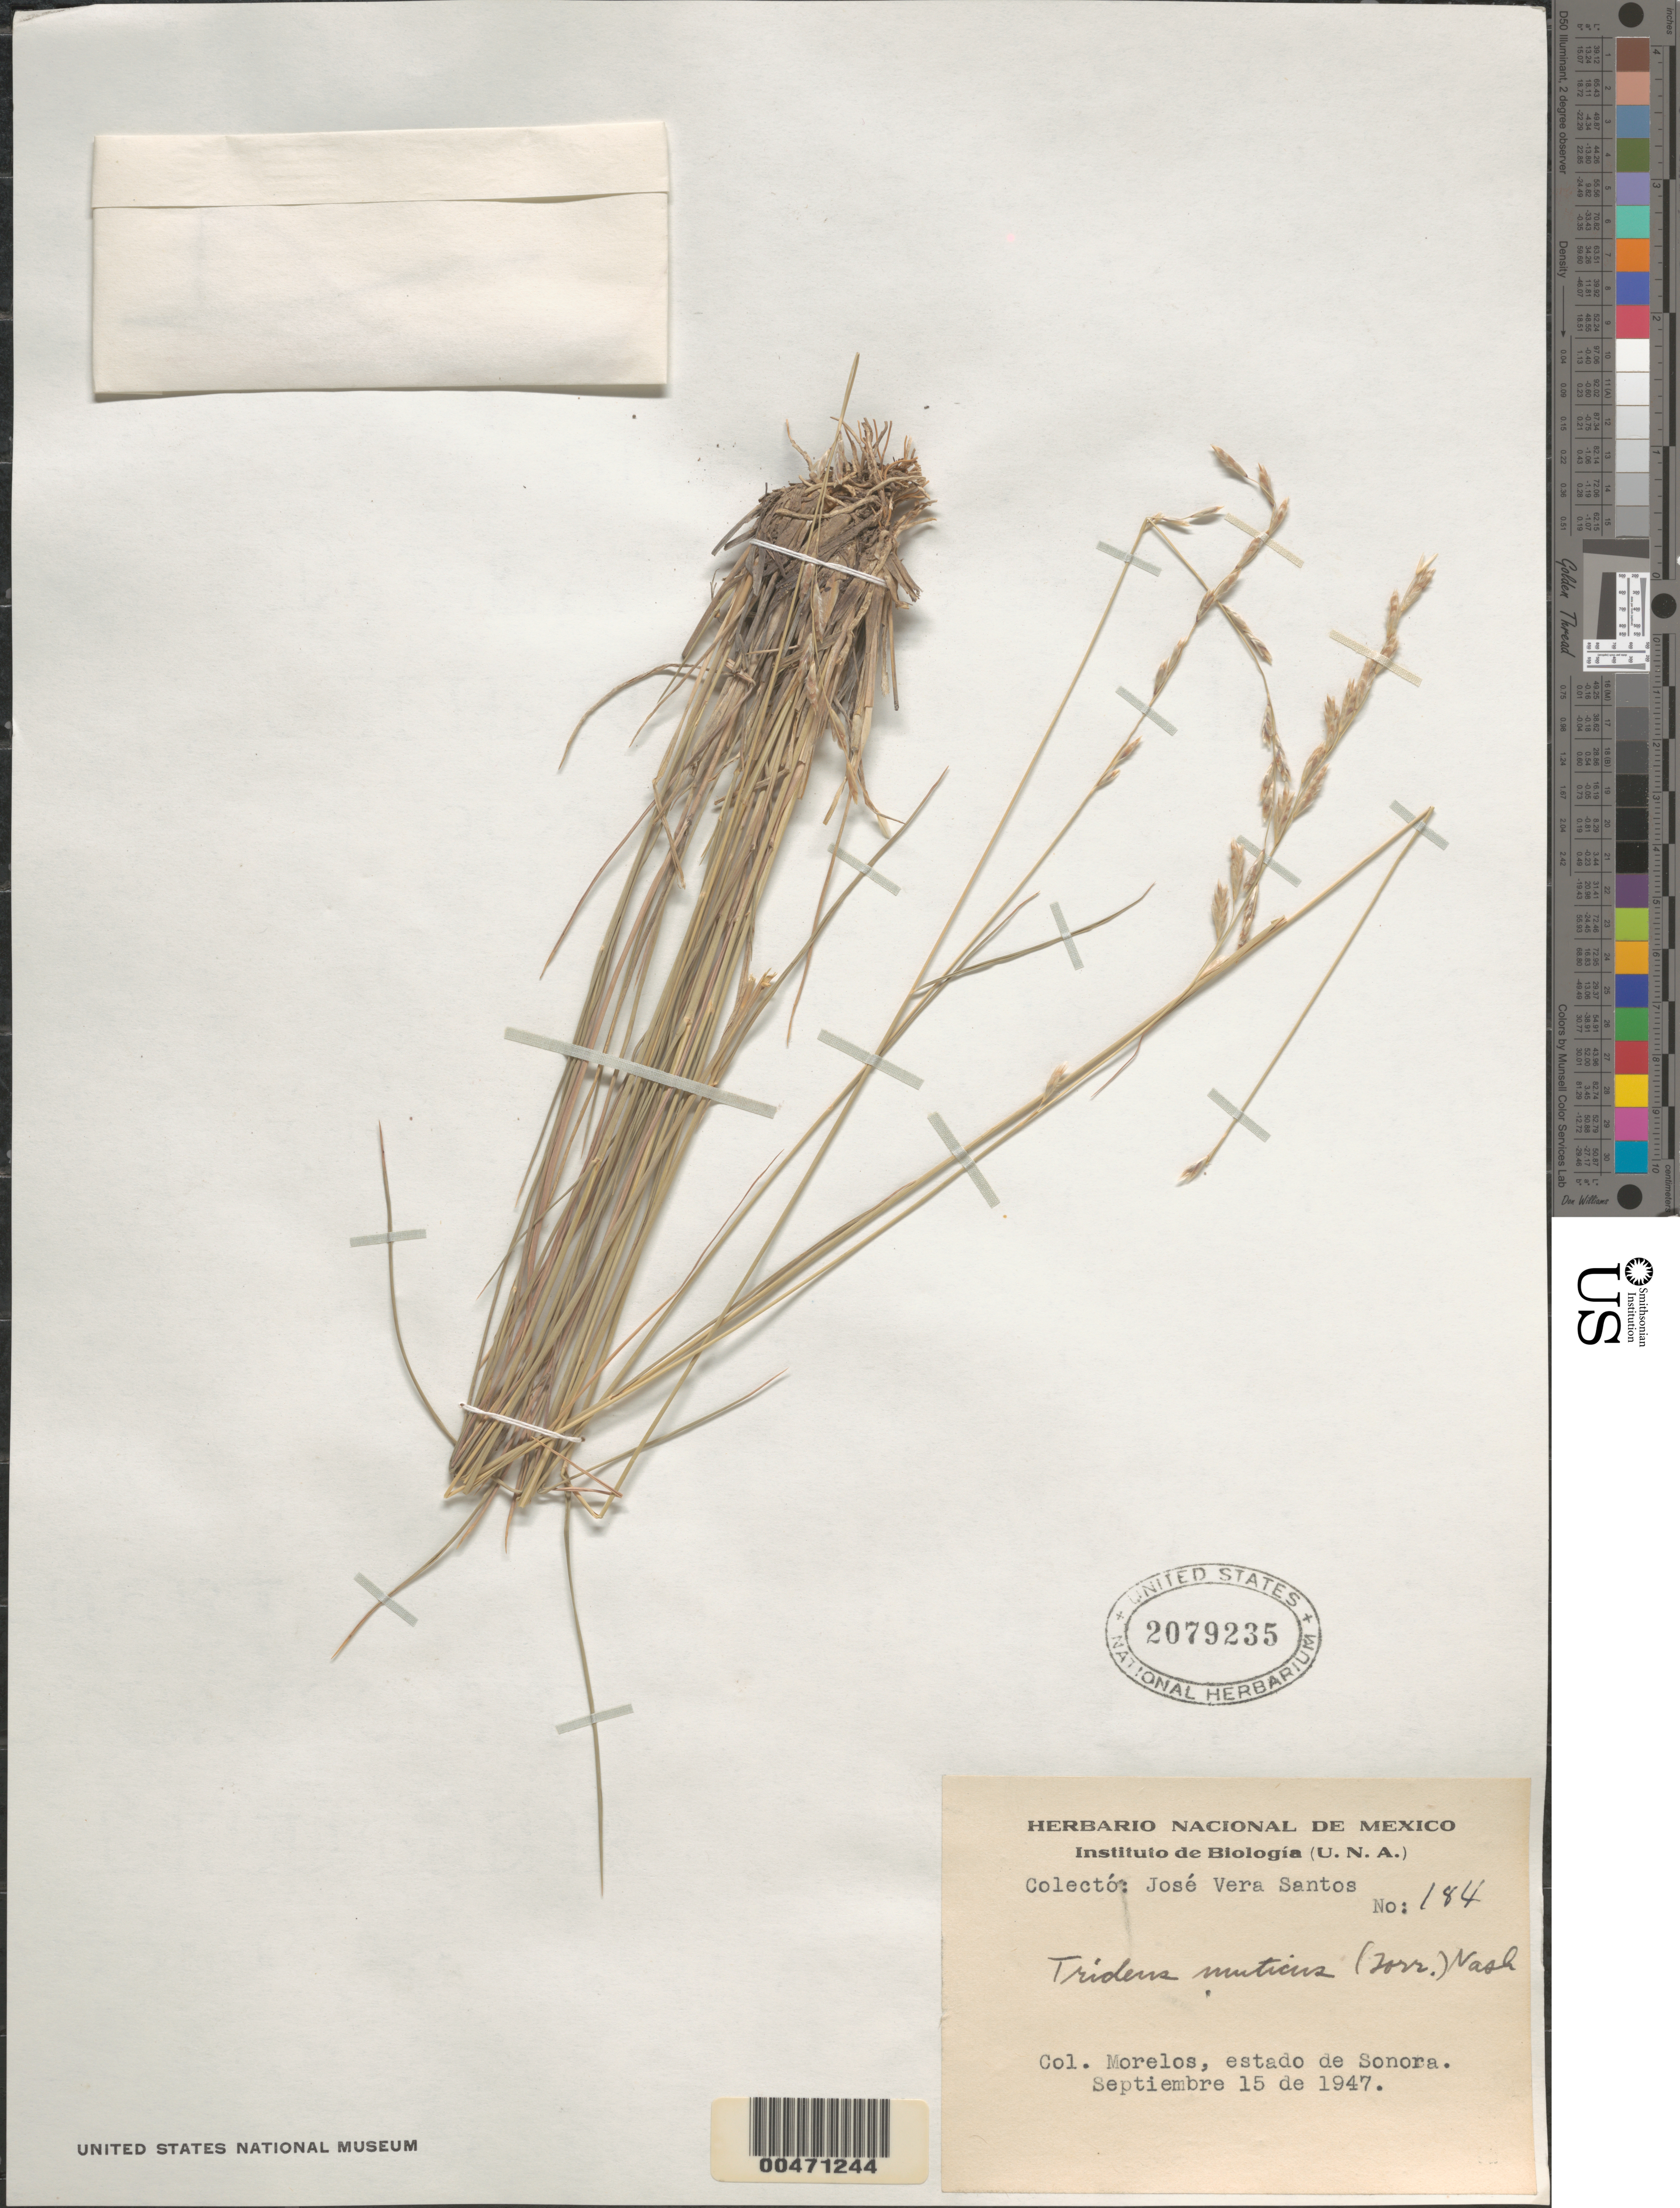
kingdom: Plantae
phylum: Tracheophyta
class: Liliopsida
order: Poales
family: Poaceae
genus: Tridens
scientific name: Tridens muticus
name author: (Torr.) Nash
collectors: J. V. Santos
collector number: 184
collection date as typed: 15 Sep 1947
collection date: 1947-09-15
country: Mexico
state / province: Sonora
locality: Colonia Morelos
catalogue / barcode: US 2079235